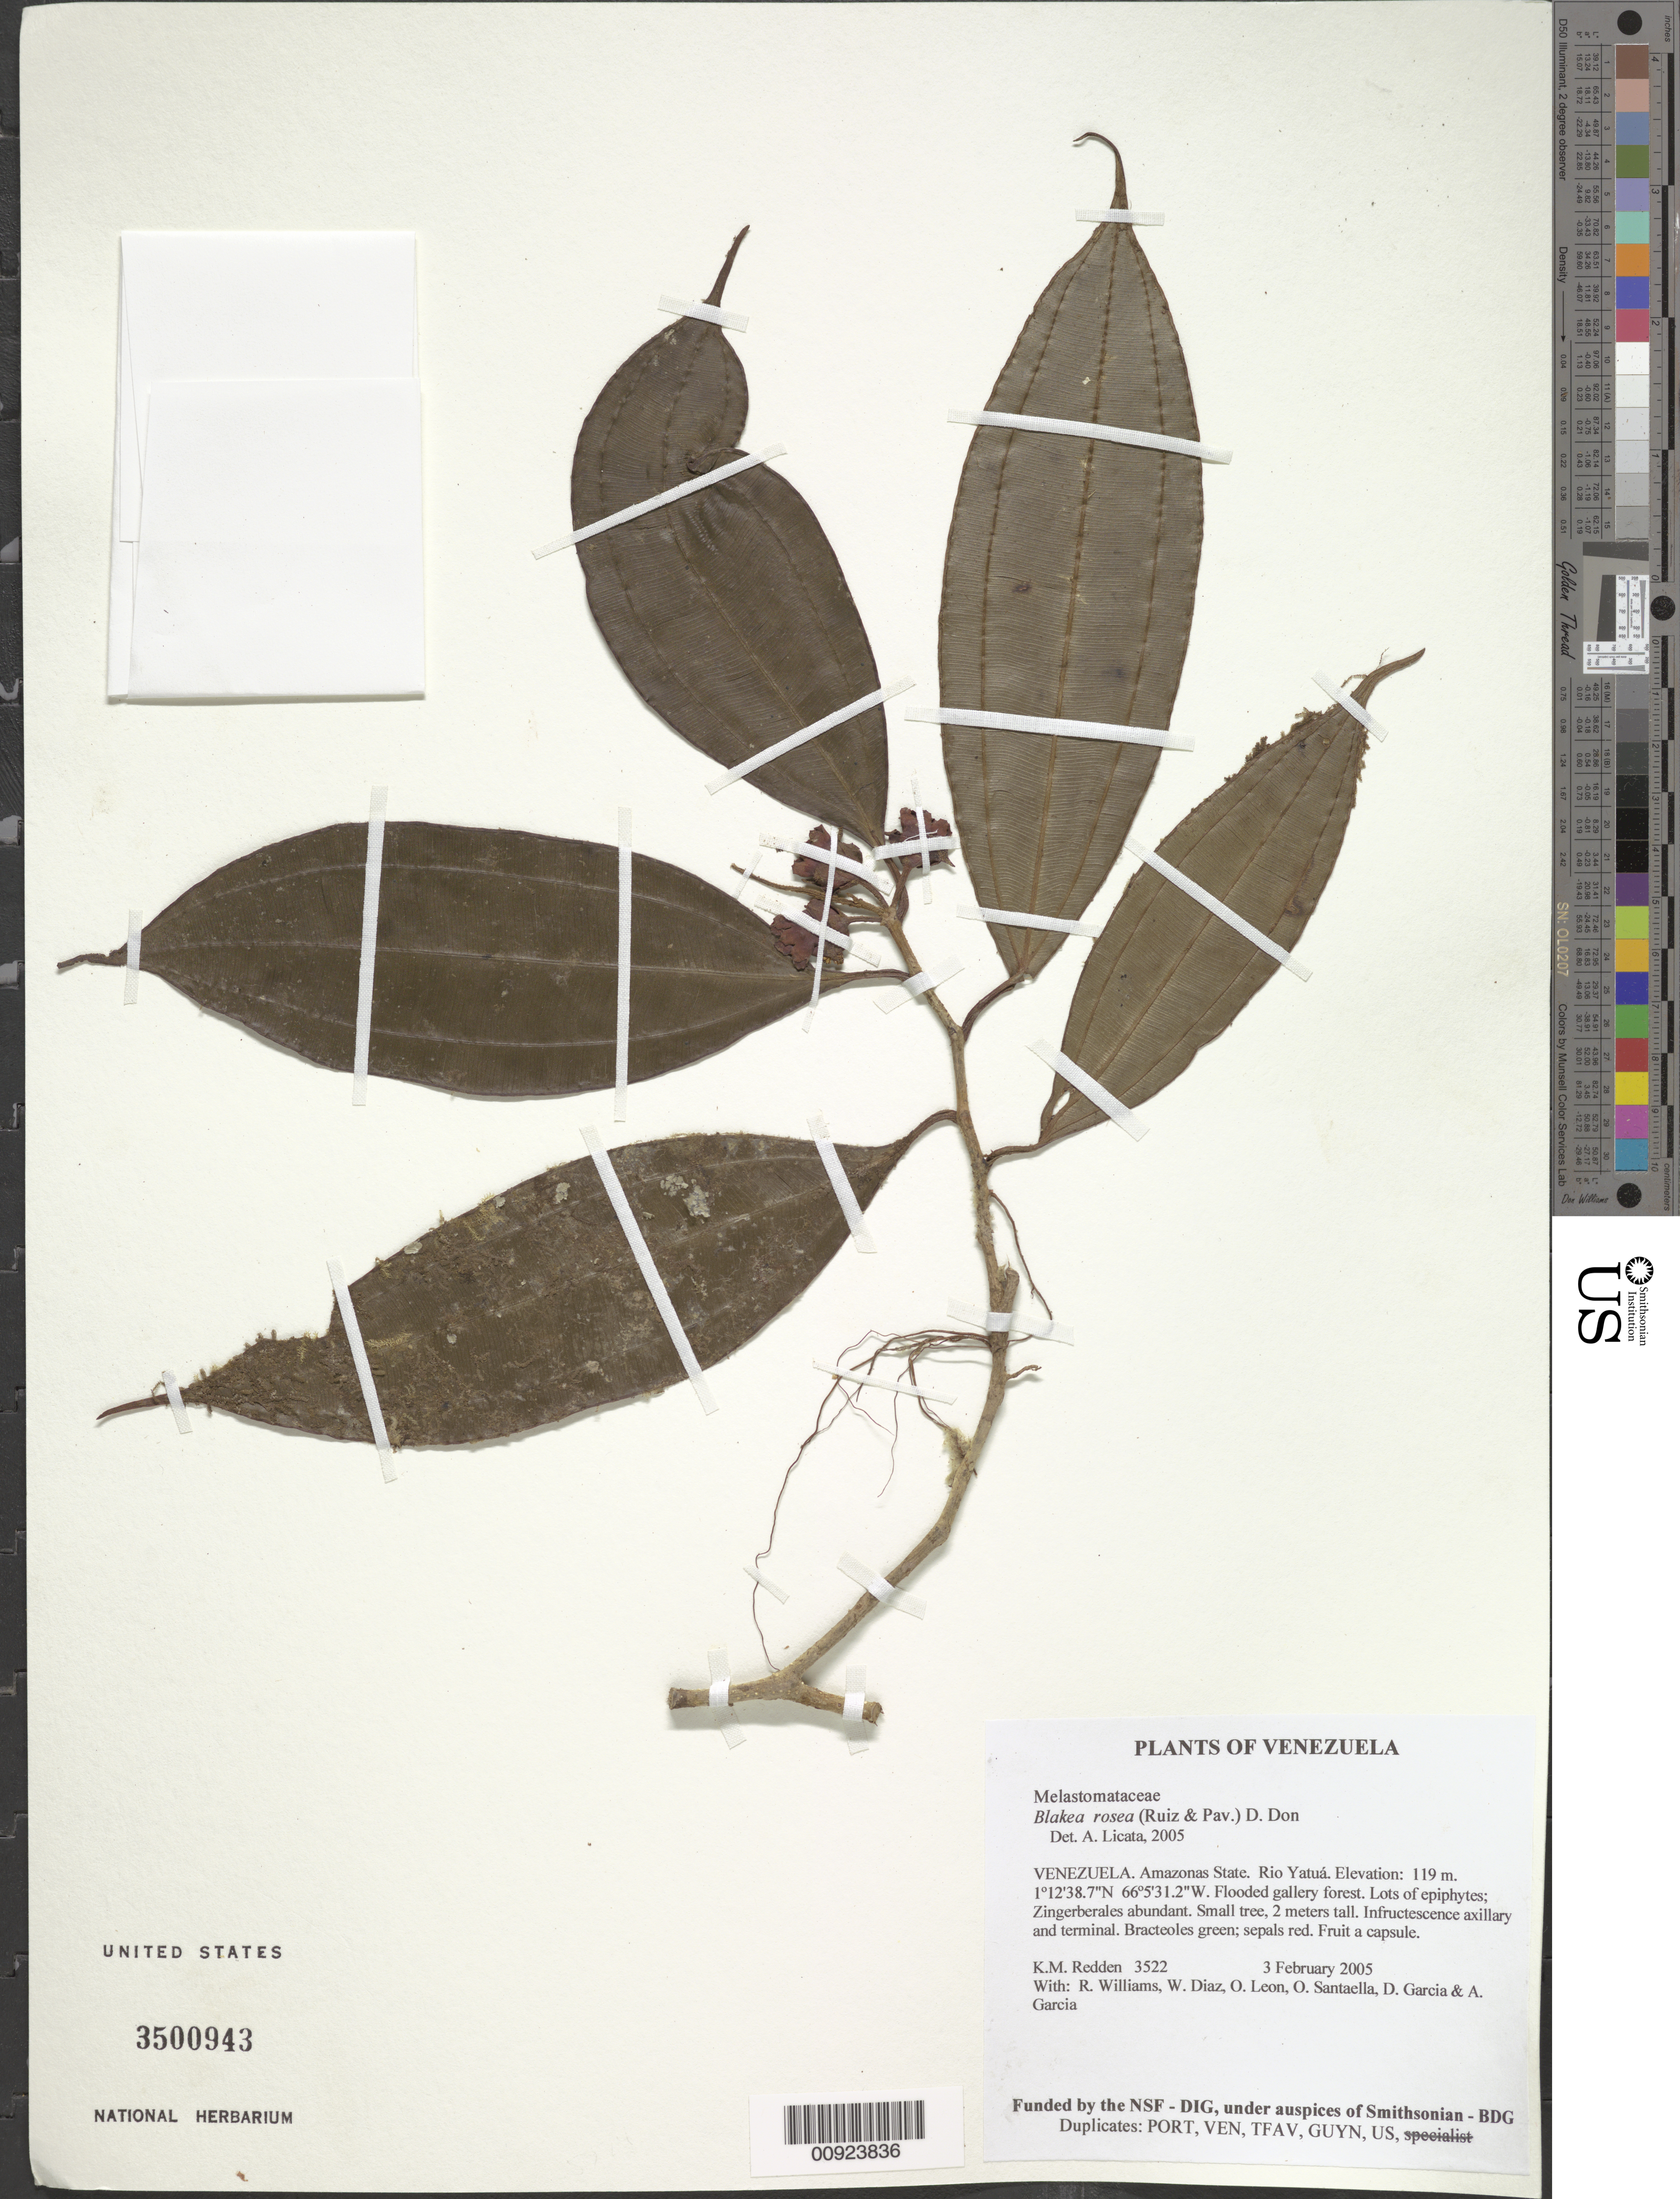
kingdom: Plantae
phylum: Tracheophyta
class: Magnoliopsida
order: Myrtales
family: Melastomataceae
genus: Blakea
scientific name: Blakea rosea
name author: D. Don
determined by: Licata, A., (PORT), Univ. Nac. Exp. de los Llanos Ezequiel Zamora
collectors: K. M. Redden, R. Williams, W. Díaz P., O. León, O. Santaella, D. Garcia & A. Garcia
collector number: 3522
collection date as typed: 3 February 2005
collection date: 2005-02-03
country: Venezuela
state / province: Amazonas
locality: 15 - Rio Yatuá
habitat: Flooded gallery forest. Lots of epiphytes; Zingerberales abundant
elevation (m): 119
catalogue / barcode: US 3500943